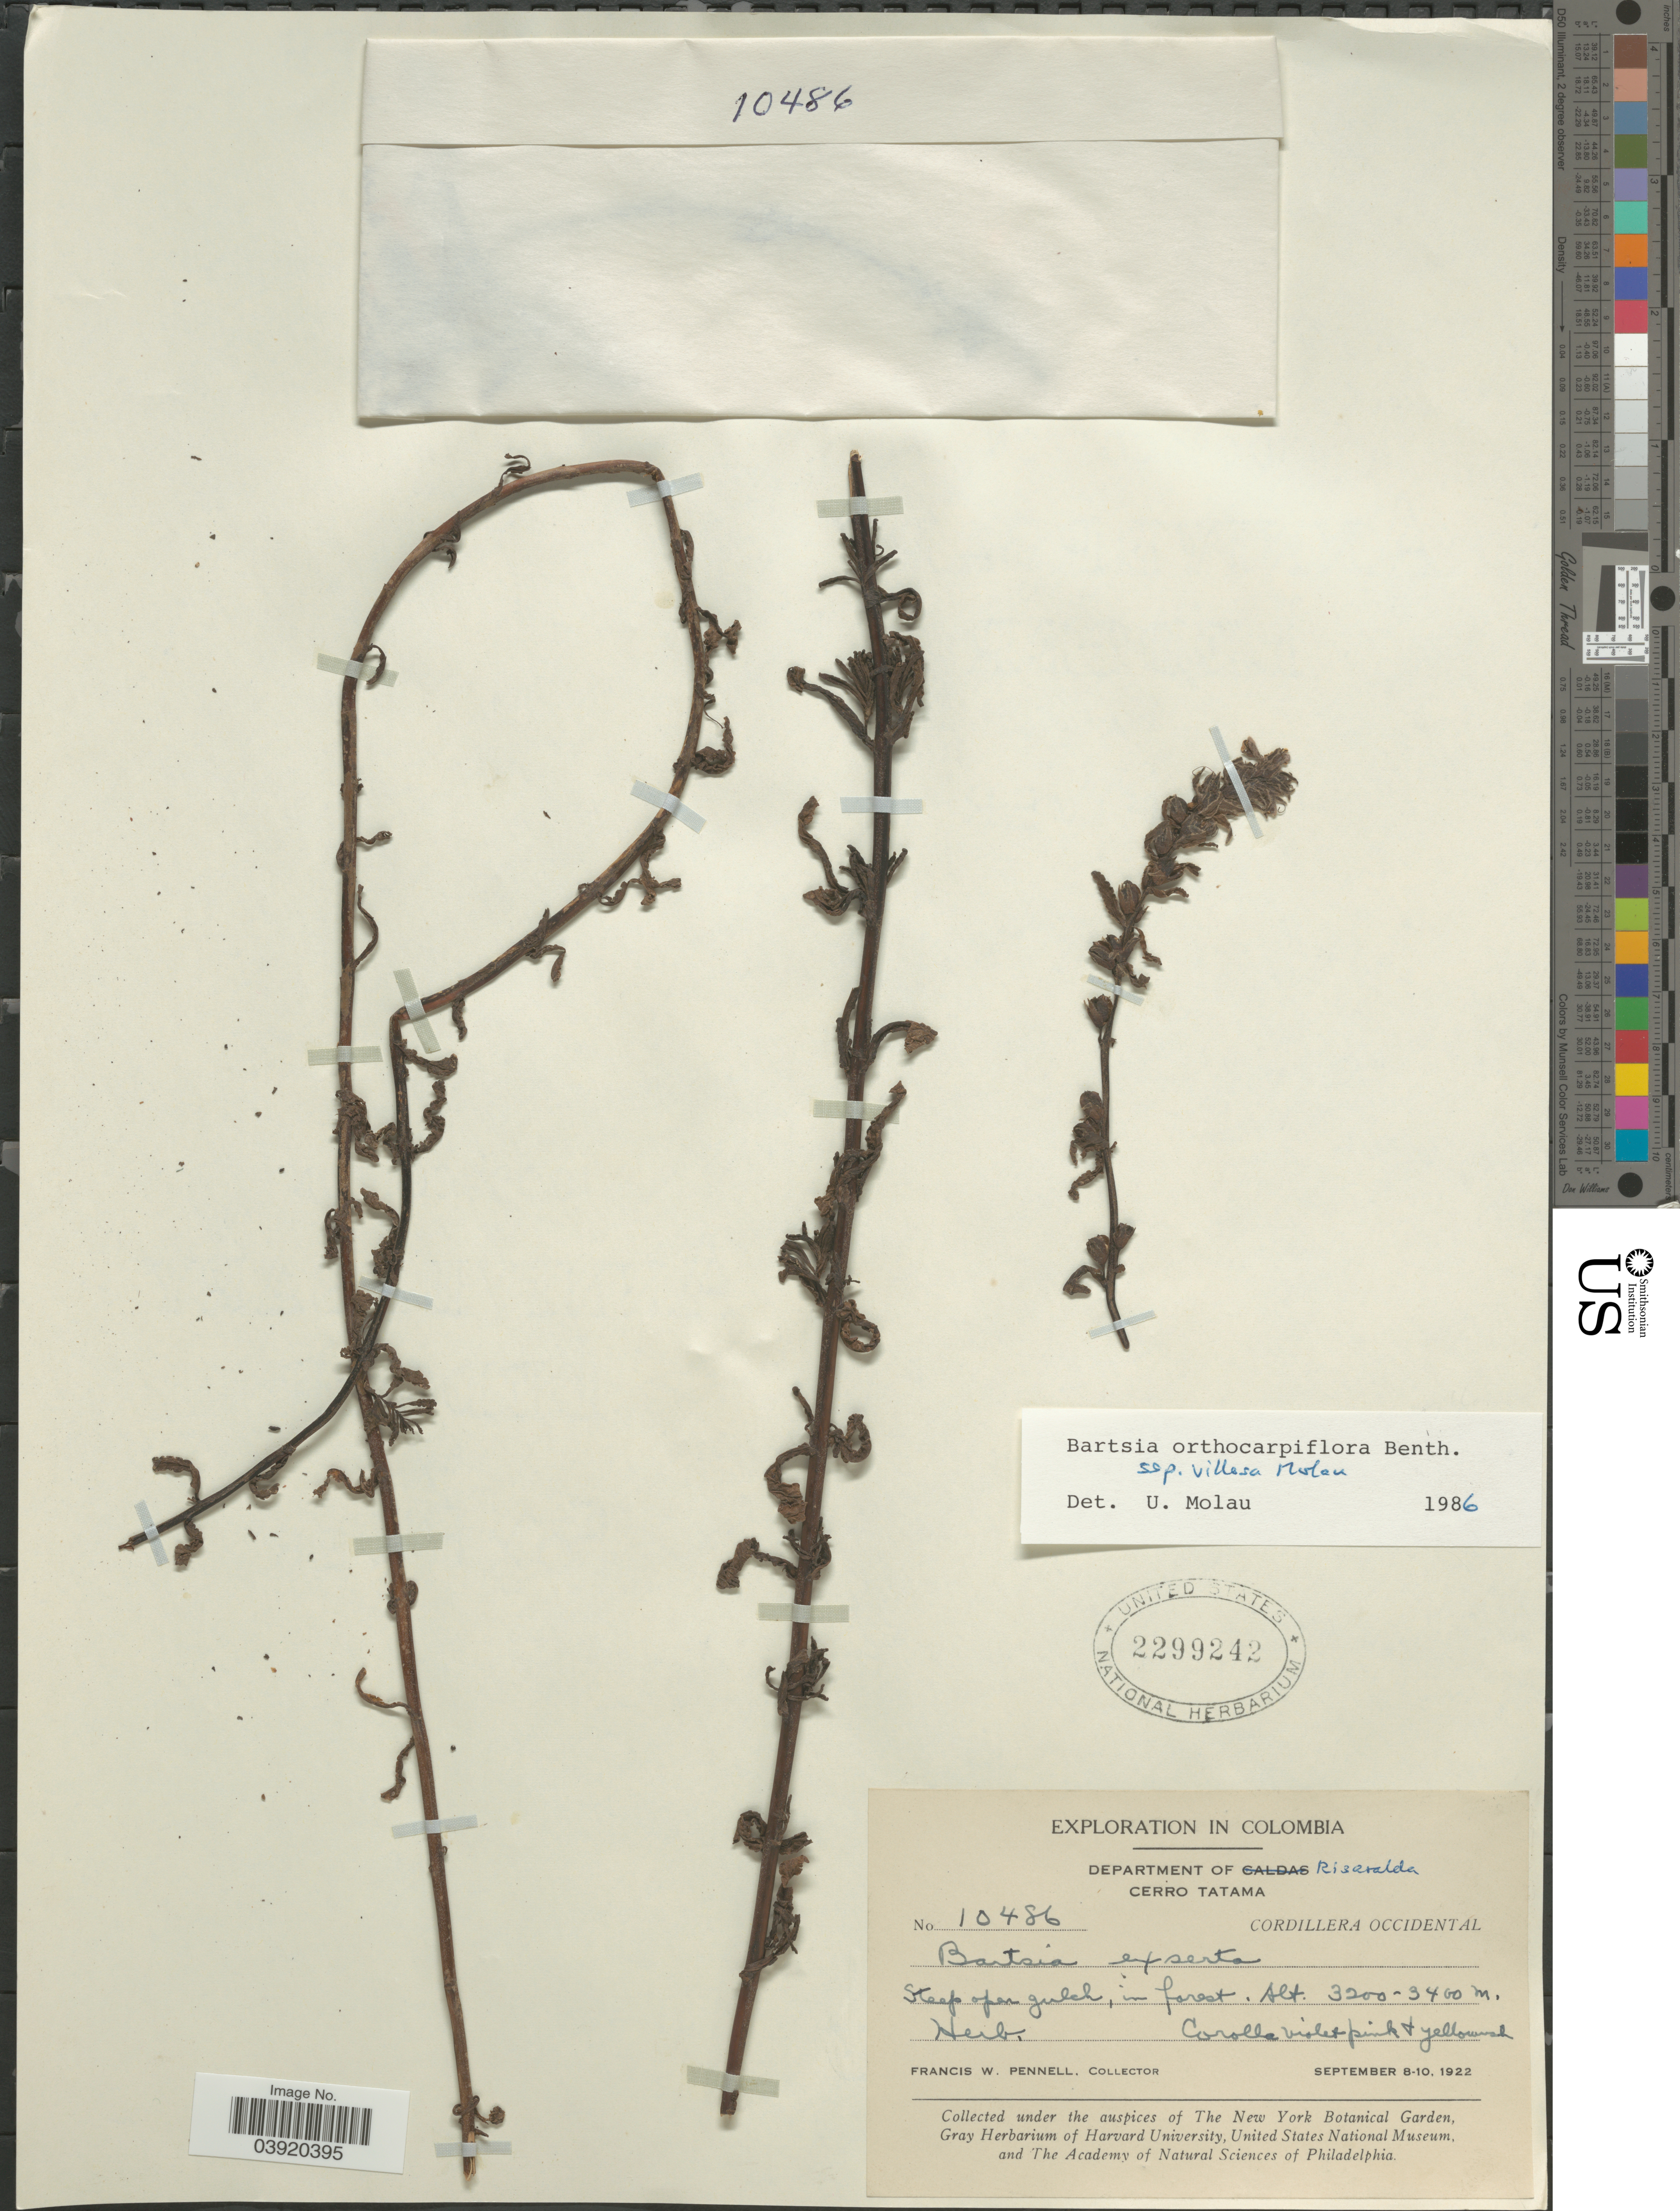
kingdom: Plantae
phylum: Tracheophyta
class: Magnoliopsida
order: Lamiales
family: Orobanchaceae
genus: Bartsia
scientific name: Bartsia orthocarpiflora subsp. villosa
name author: Molau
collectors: F. W. Pennell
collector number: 10486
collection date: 1922-09-08/1922-09-10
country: Colombia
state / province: Risaralda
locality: Department of Risaralda. Cerro Tatama. Cordillera Occidental.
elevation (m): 3200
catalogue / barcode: US 2299242